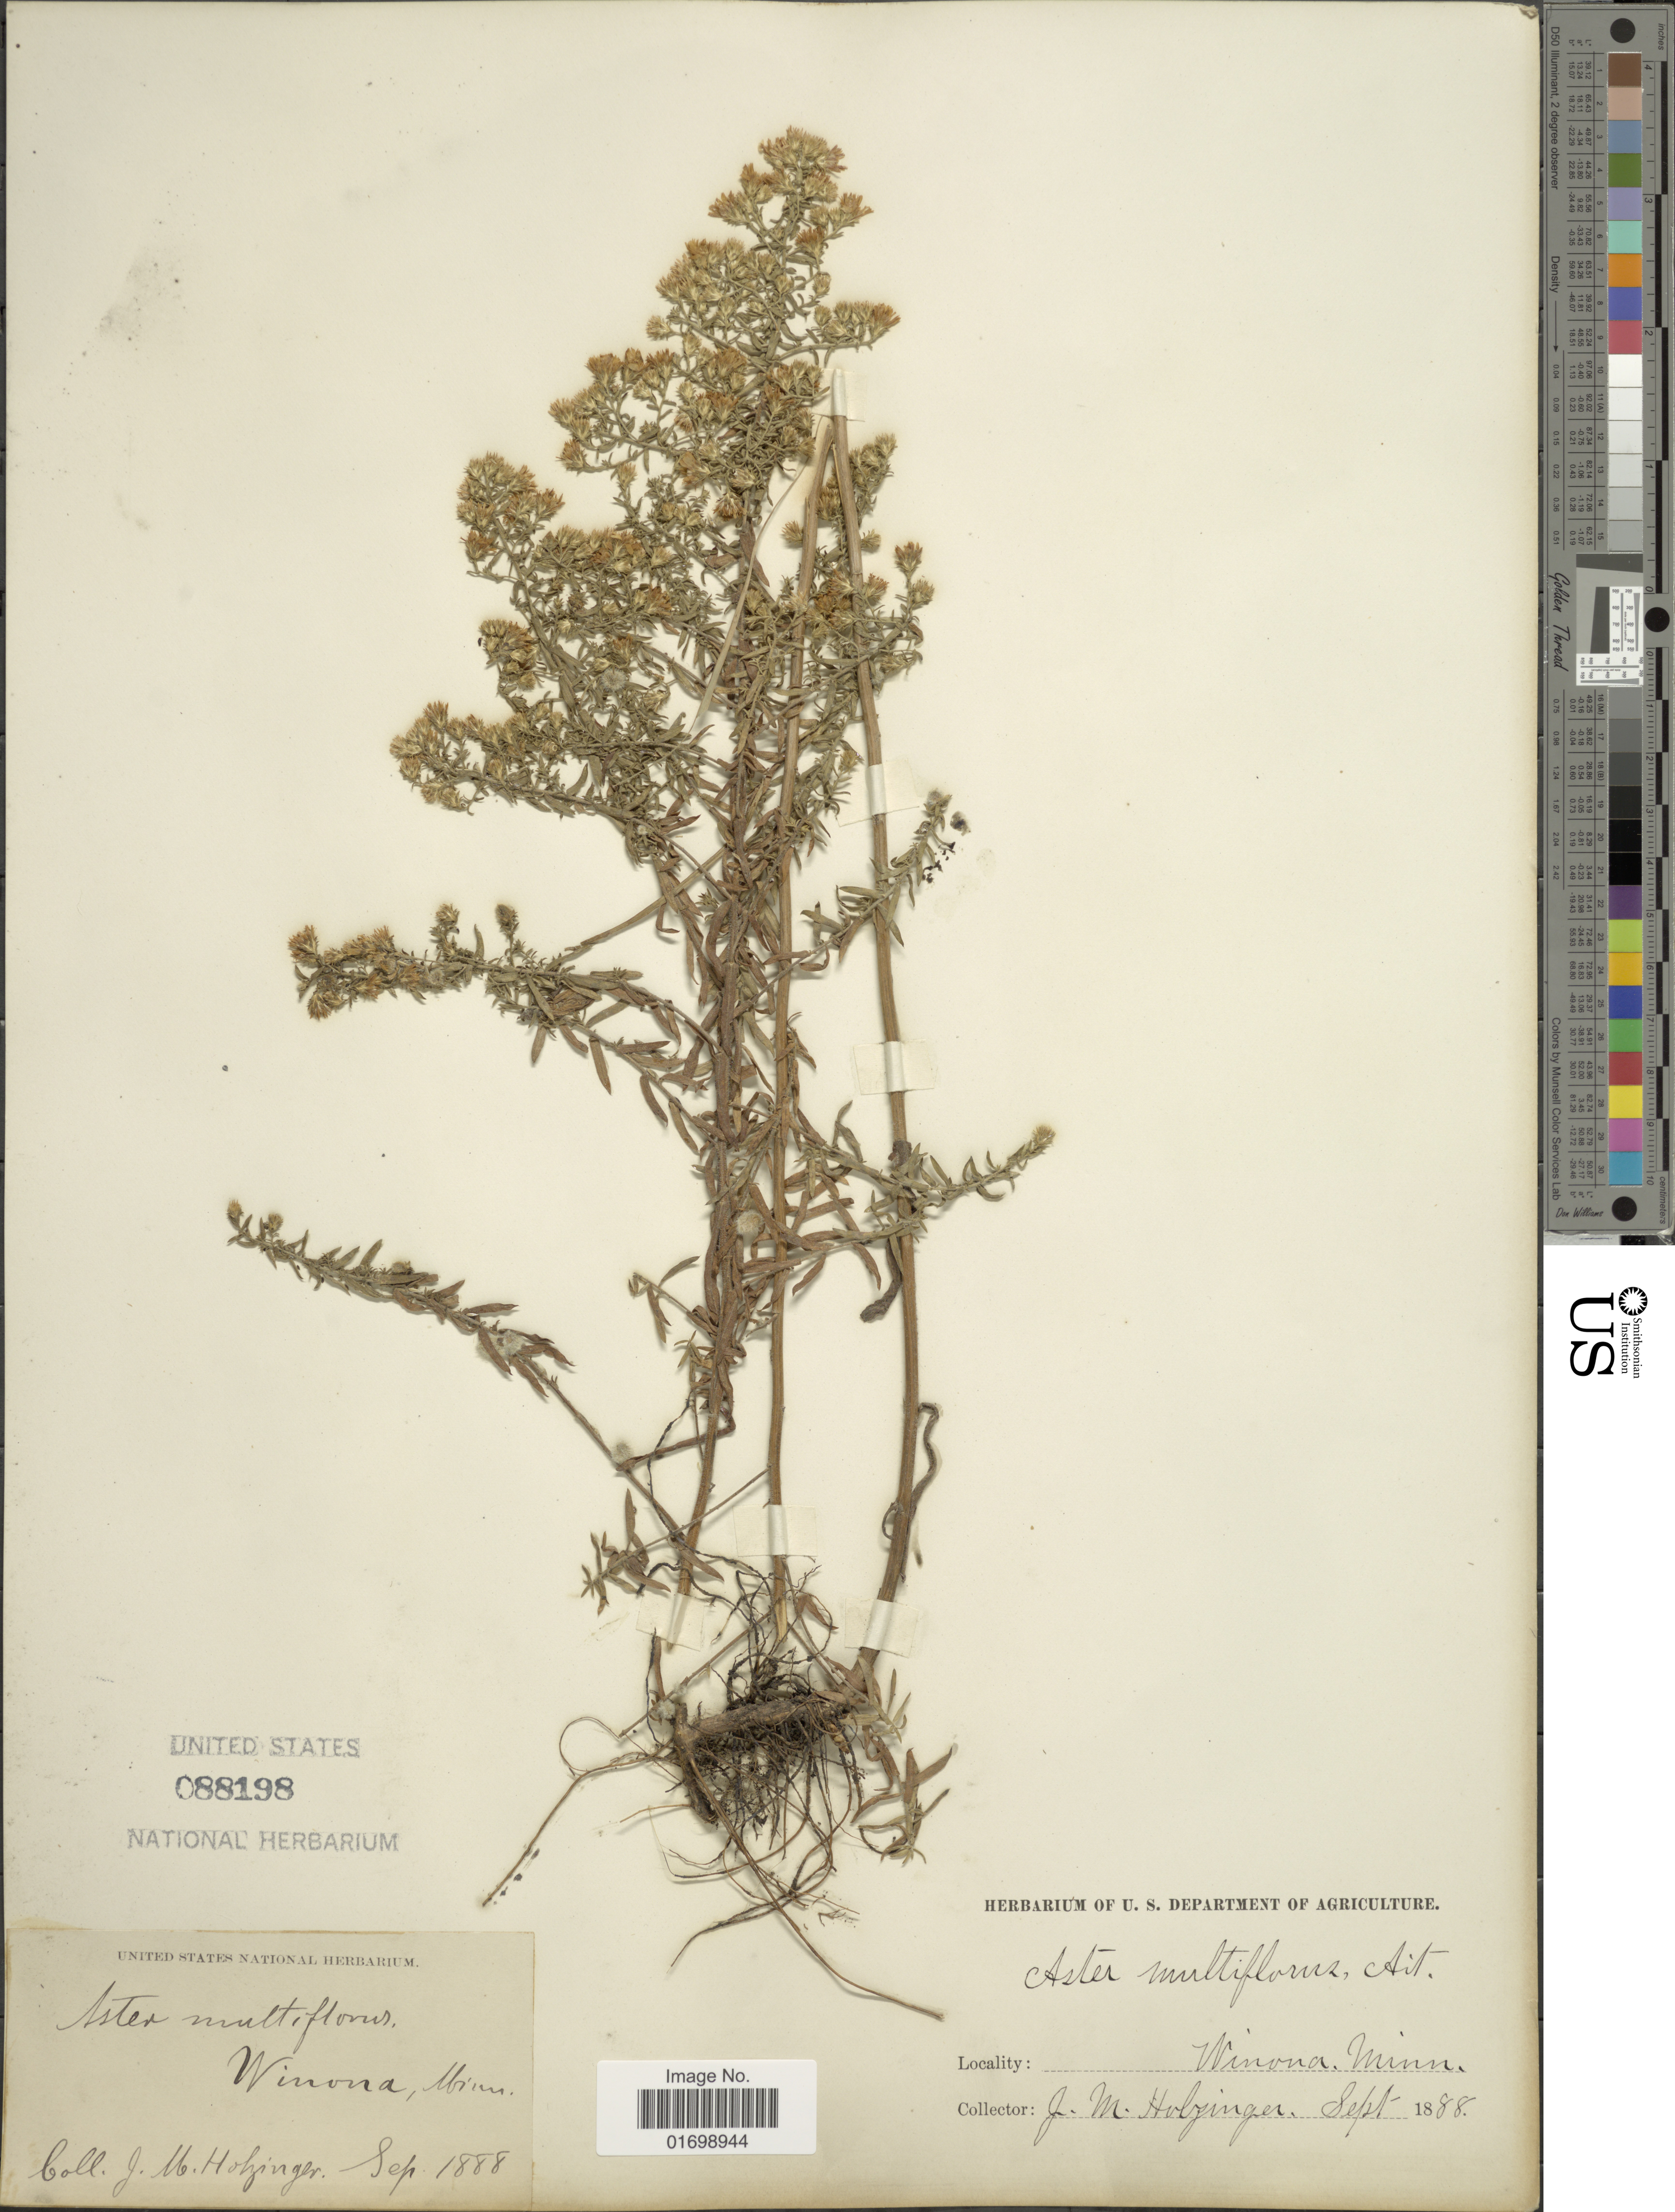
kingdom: Plantae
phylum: Tracheophyta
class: Magnoliopsida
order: Asterales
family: Asteraceae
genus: Symphyotrichum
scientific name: Symphyotrichum ericoides var. prostratum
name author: (Kuntze) G.L. Nesom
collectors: J. M. Holzinger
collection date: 1888-09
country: United States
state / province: Minnesota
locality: Winona.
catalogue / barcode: US 88198